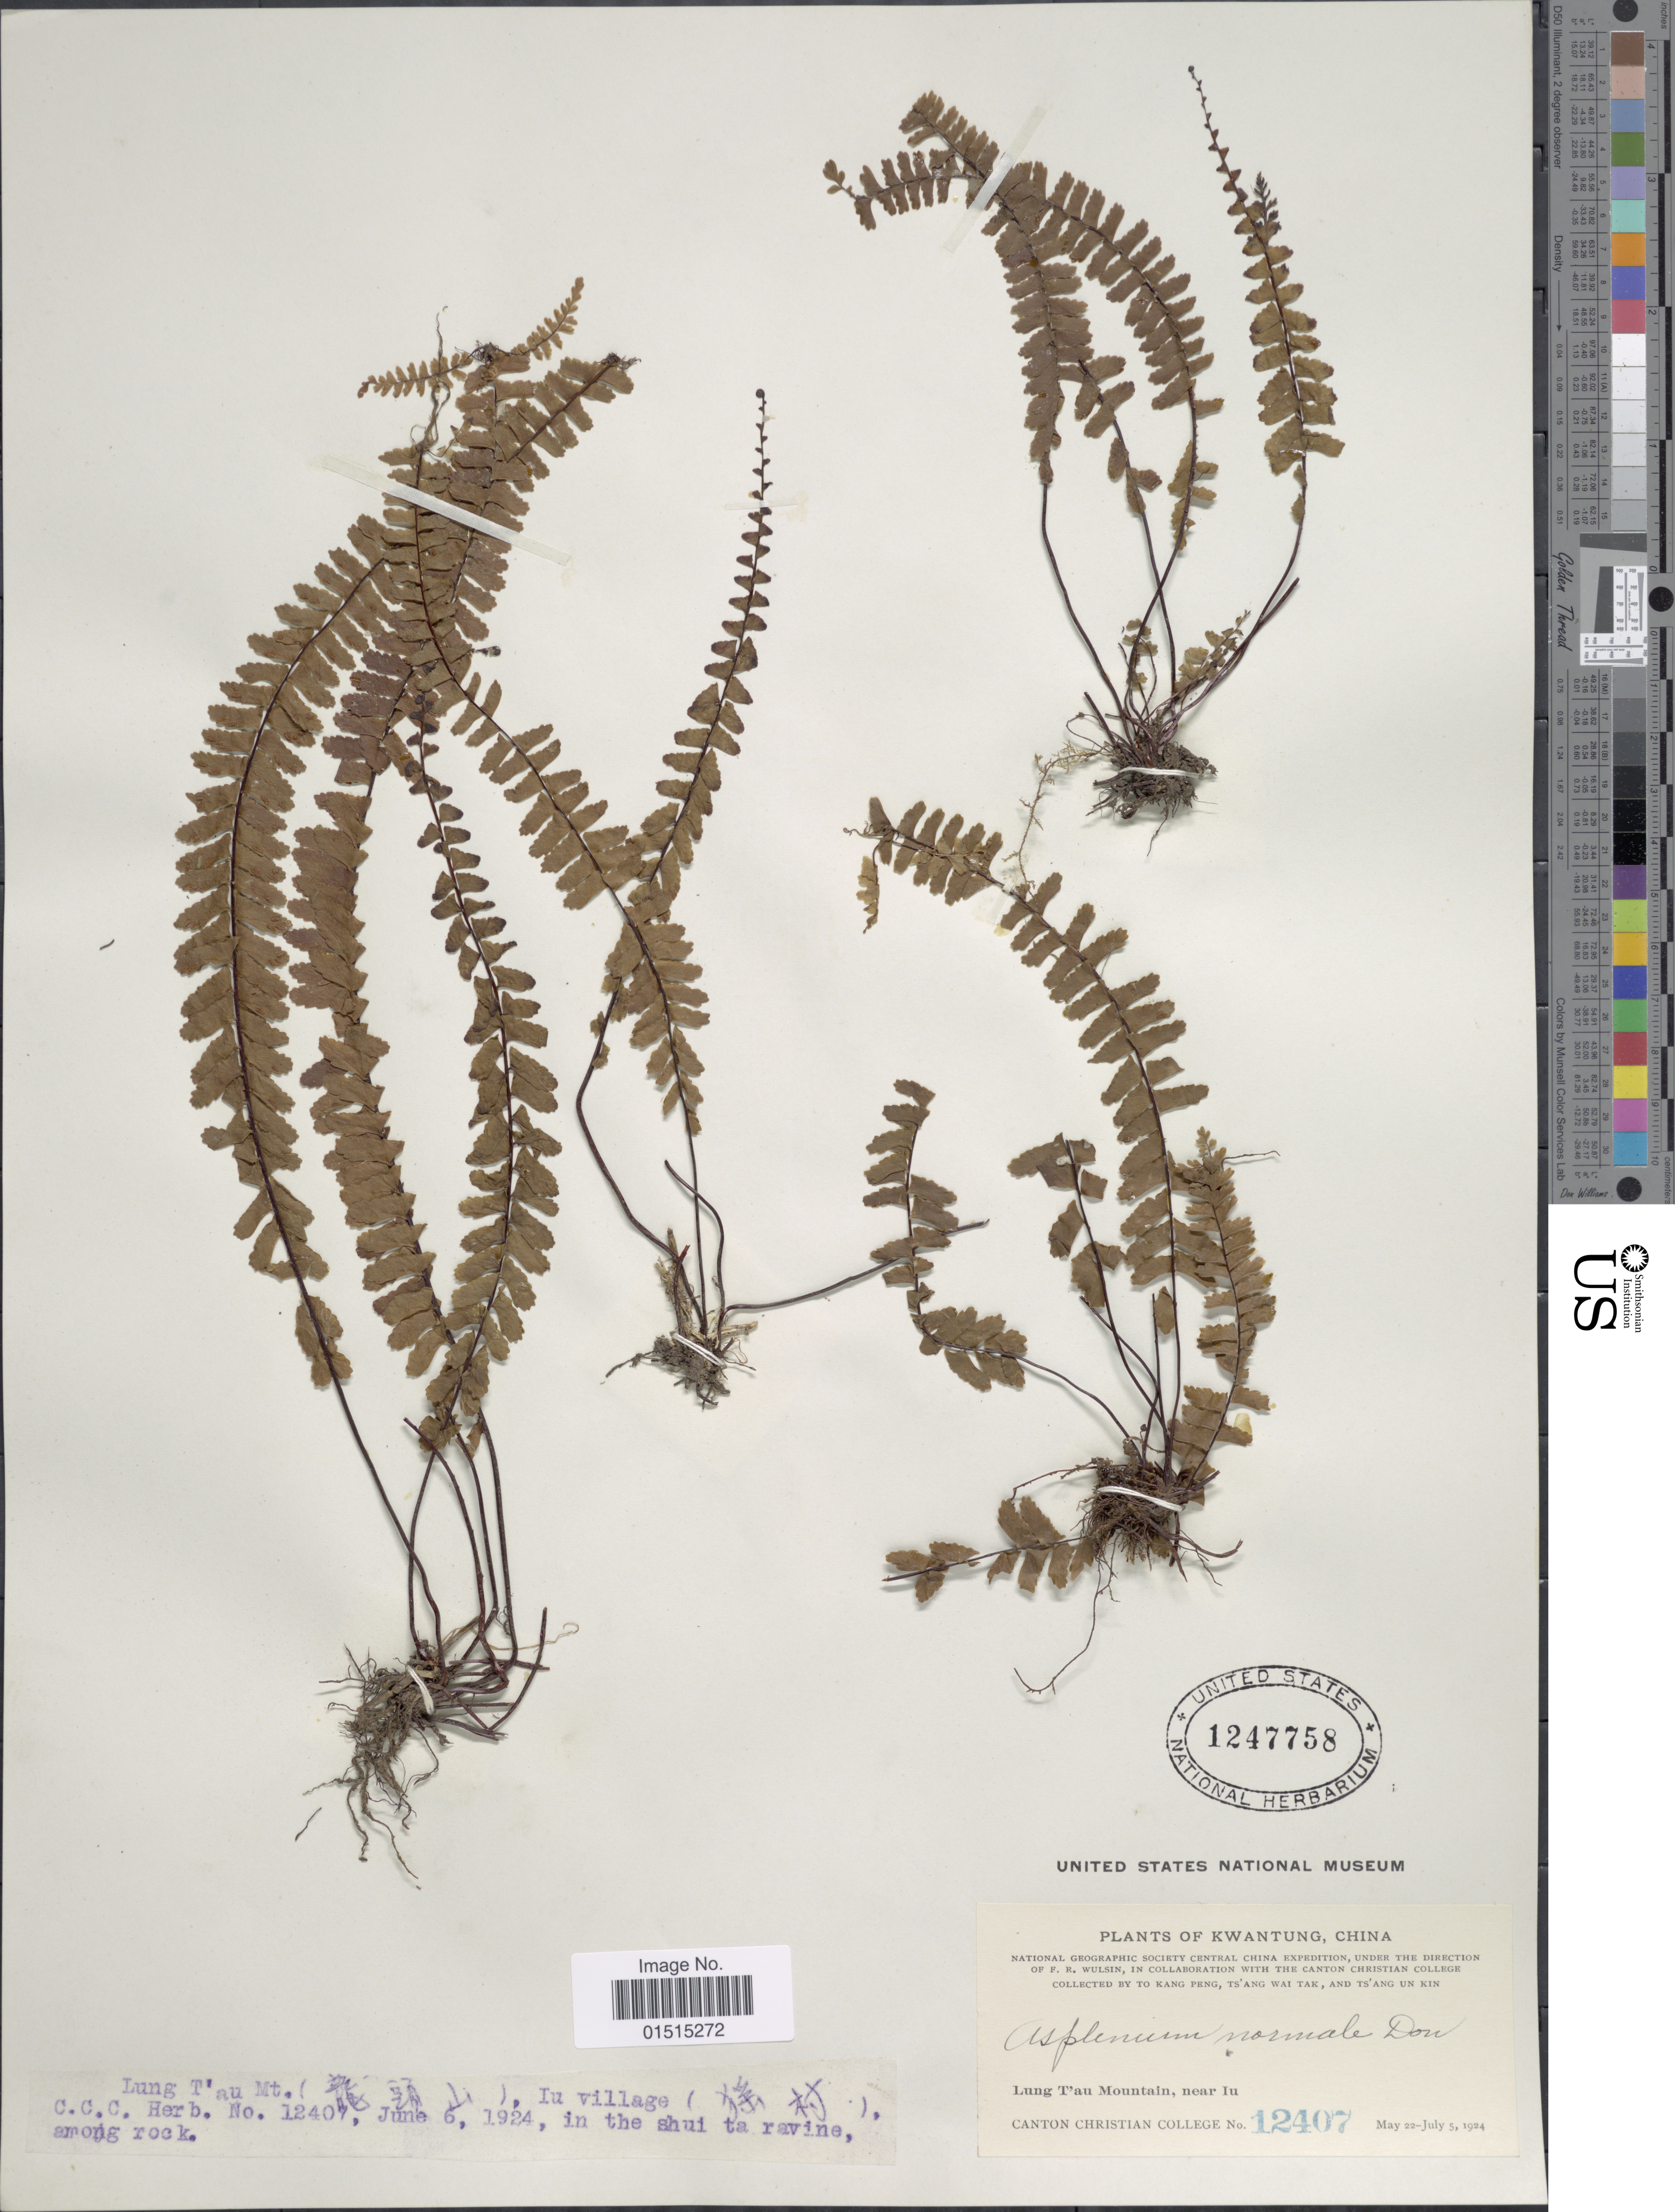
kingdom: Plantae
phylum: Tracheophyta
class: Polypodiopsida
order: Polypodiales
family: Aspleniaceae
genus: Asplenium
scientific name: Asplenium normale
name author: D. Don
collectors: Canton Christian College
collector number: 12407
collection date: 1924-05-22/1924-07-05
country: China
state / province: Guangdong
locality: Kwangtung, Lung T'au Mountain, near Iu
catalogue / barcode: US 1247758